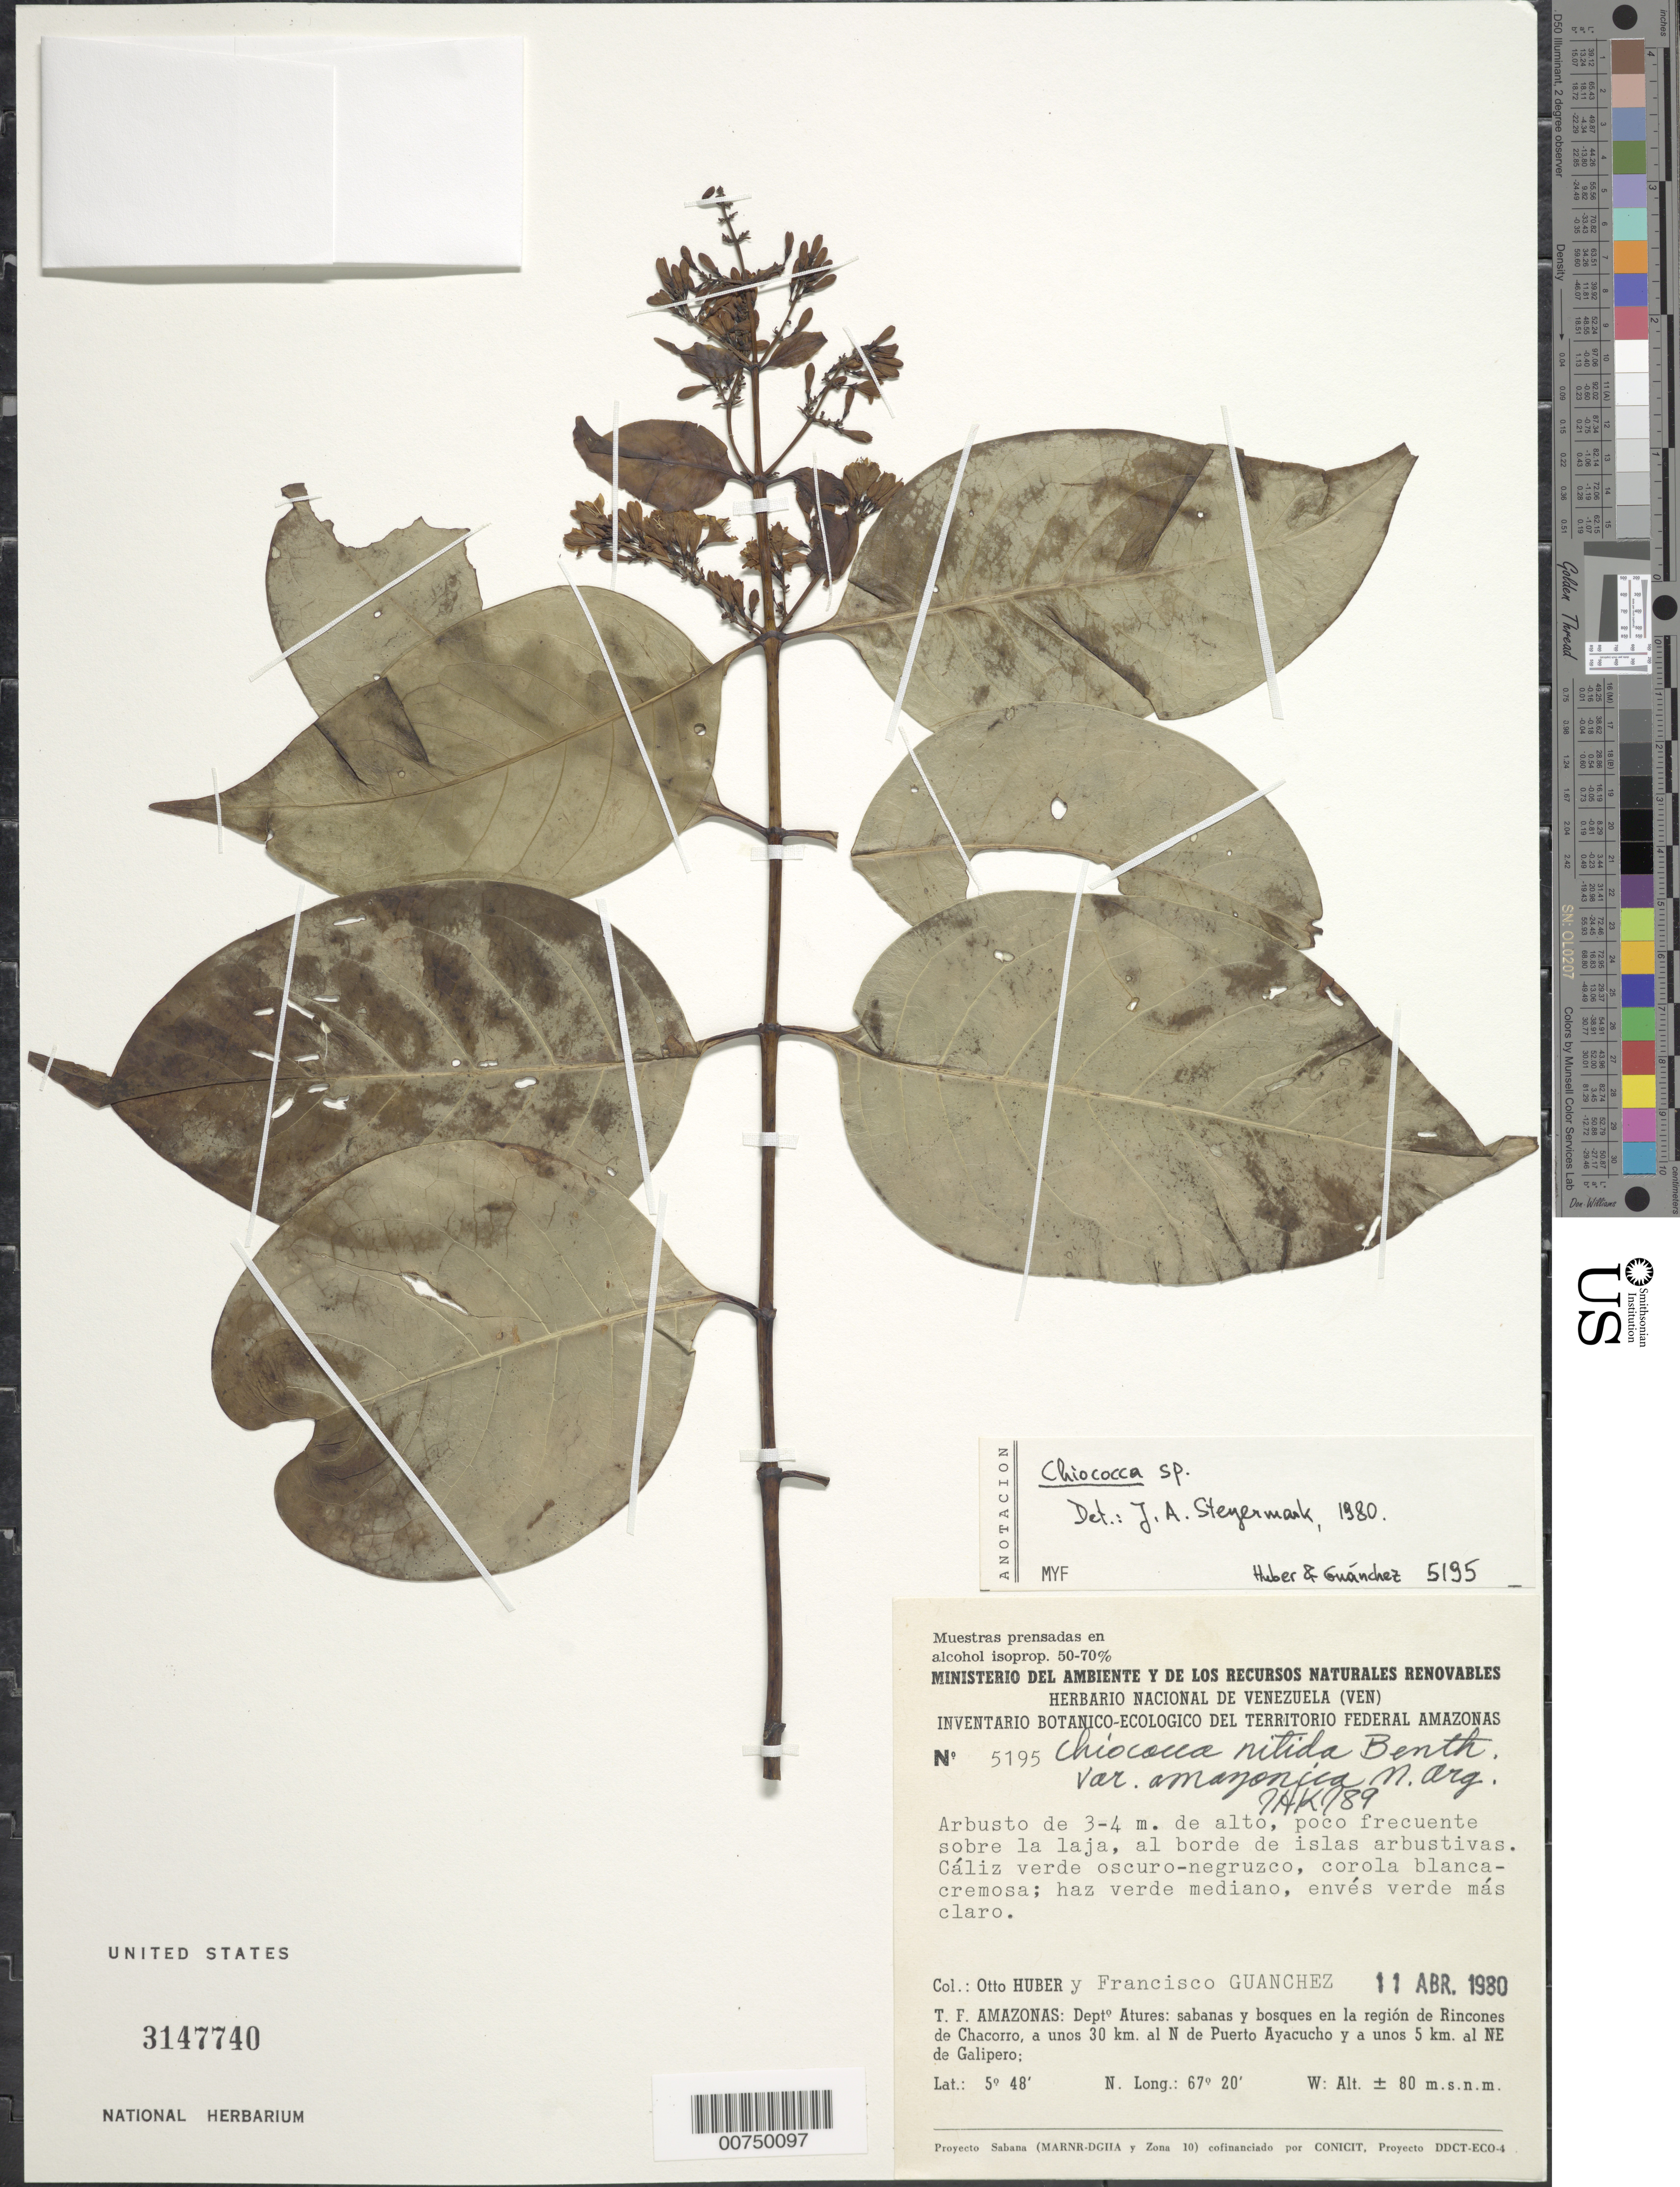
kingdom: Plantae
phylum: Tracheophyta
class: Magnoliopsida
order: Gentianales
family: Rubiaceae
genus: Chiococca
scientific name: Chiococca nitida var. amazonica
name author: Müll. Arg.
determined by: Kirkbride, J. H.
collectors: O. Huber & F. Guánchez M.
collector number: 5195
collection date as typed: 11-Apr-80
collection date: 1980-04-11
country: Venezuela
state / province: Amazonas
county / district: Atures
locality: Rincones de Chacorro, 30 km N de Puerto Ayacucho, 5 km NE Galipero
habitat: Sabanas y bosques, sobre la laja, al borde de islas arbustivas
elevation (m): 80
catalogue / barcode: US 3147740